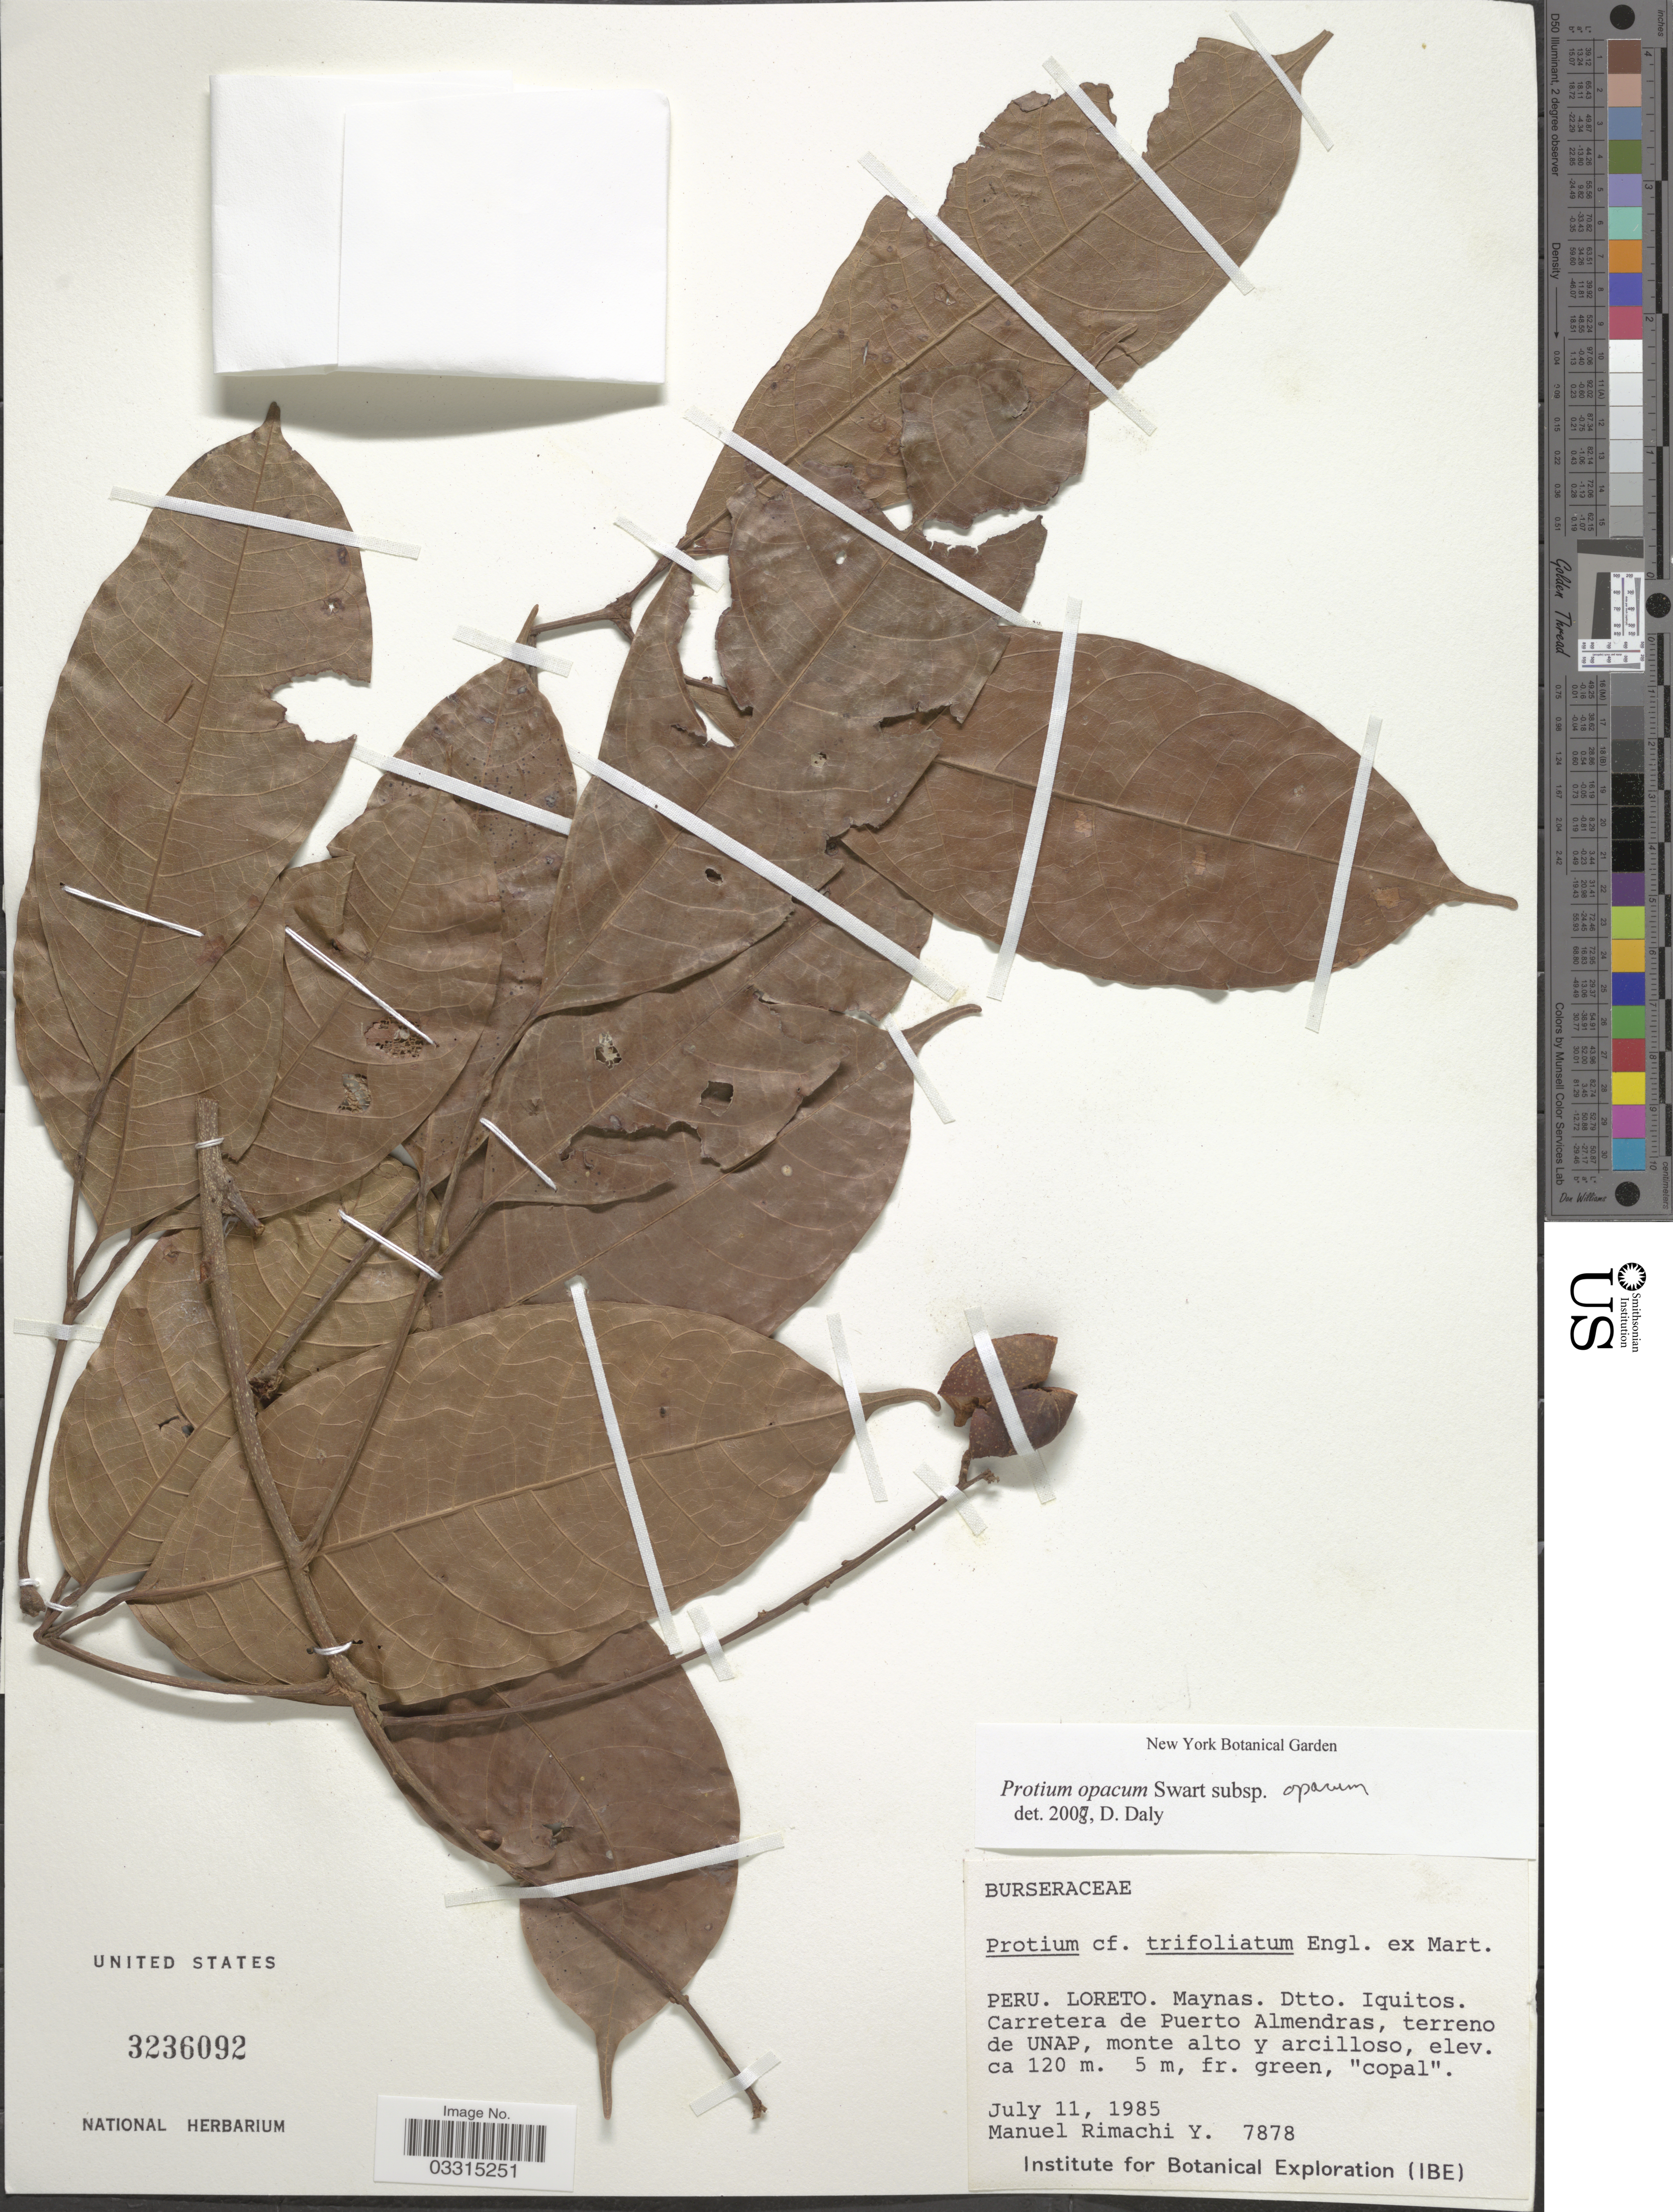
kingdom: Plantae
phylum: Tracheophyta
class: Magnoliopsida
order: Sapindales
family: Burseraceae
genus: Protium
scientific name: Protium opacum subsp. opacum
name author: Swart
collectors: M. Rimachi Y.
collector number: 7878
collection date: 1985-07-11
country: Peru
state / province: Loreto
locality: Maynas. Dtto. Iquitos. Carretera de Puerto Almendras, terreno de UNAP, monte alto y arcilloso.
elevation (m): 120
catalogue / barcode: US 3236092